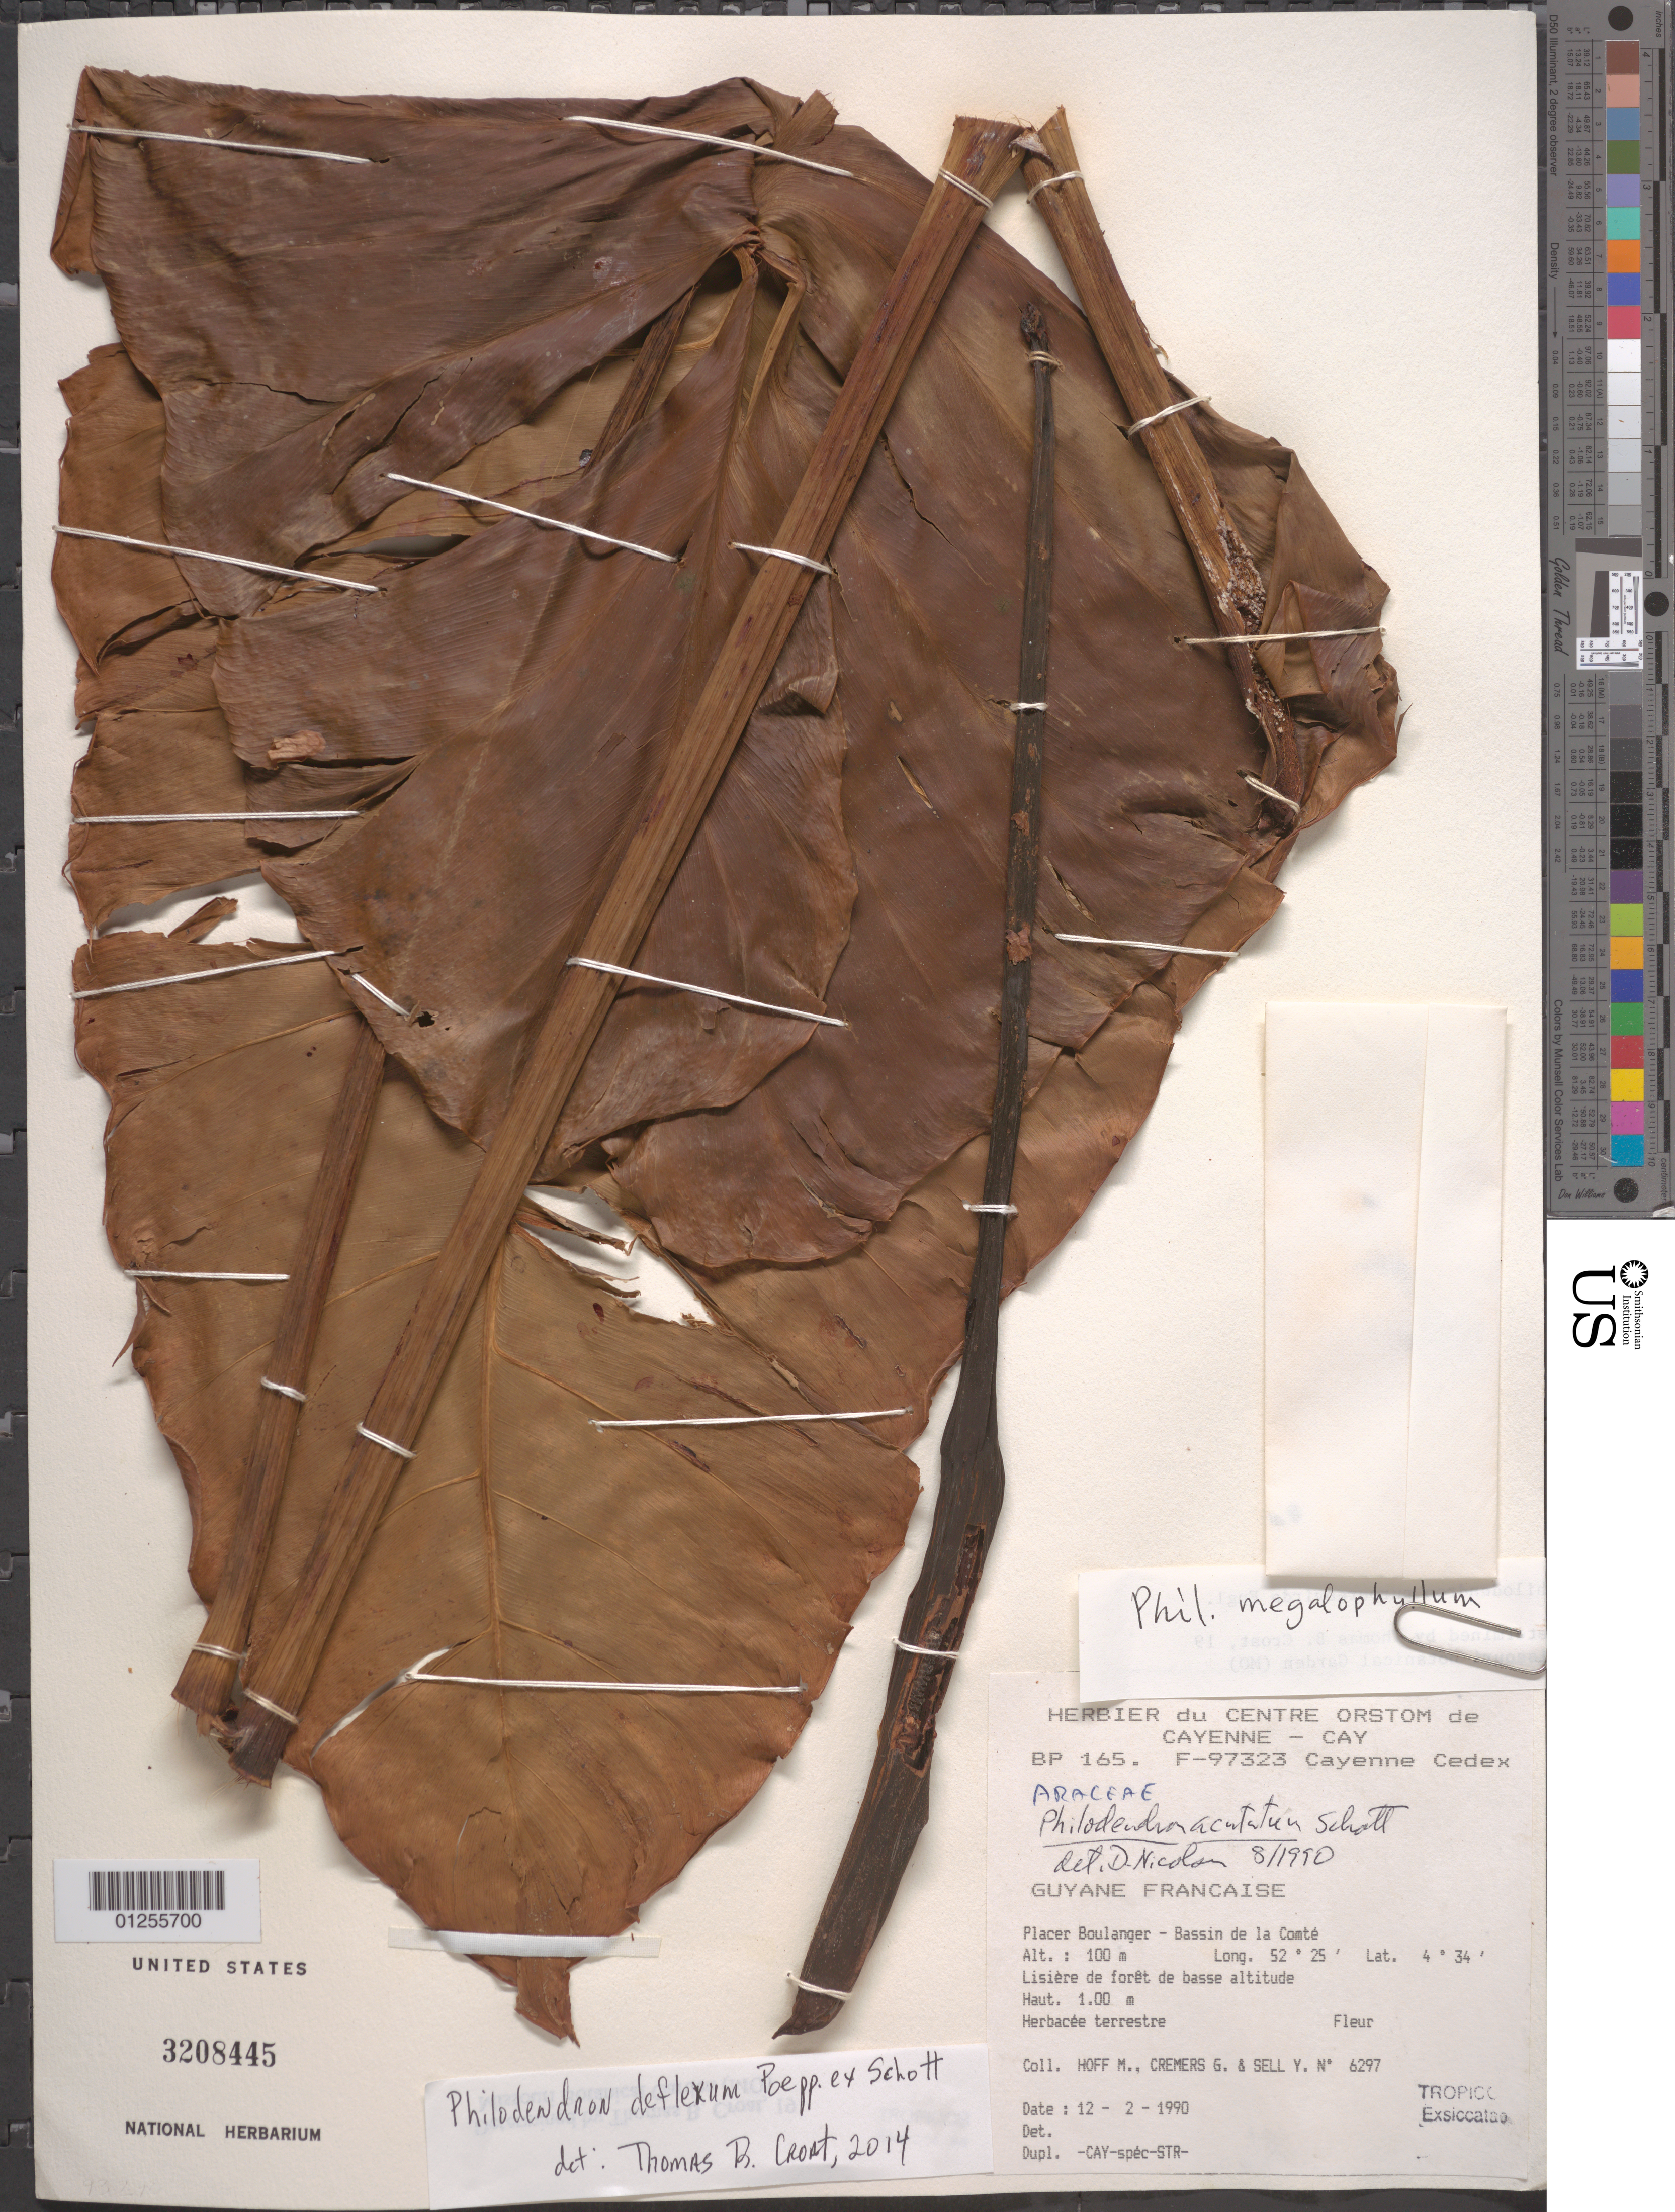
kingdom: Plantae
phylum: Tracheophyta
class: Liliopsida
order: Alismatales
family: Araceae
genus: Philodendron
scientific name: Philodendron deflexum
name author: Poepp. ex Schott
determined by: Croat, Thomas B., Missouri Botanical Garden (MO)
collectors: M. Hoff, G. Cremers & Y. Sell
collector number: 6297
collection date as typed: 12 Feb 1990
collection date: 1990-02-12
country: French Guiana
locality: Placer Boulanger; Bassin de la Comte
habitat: Lisiere de foret de basse altitude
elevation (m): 100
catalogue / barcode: US 3208445